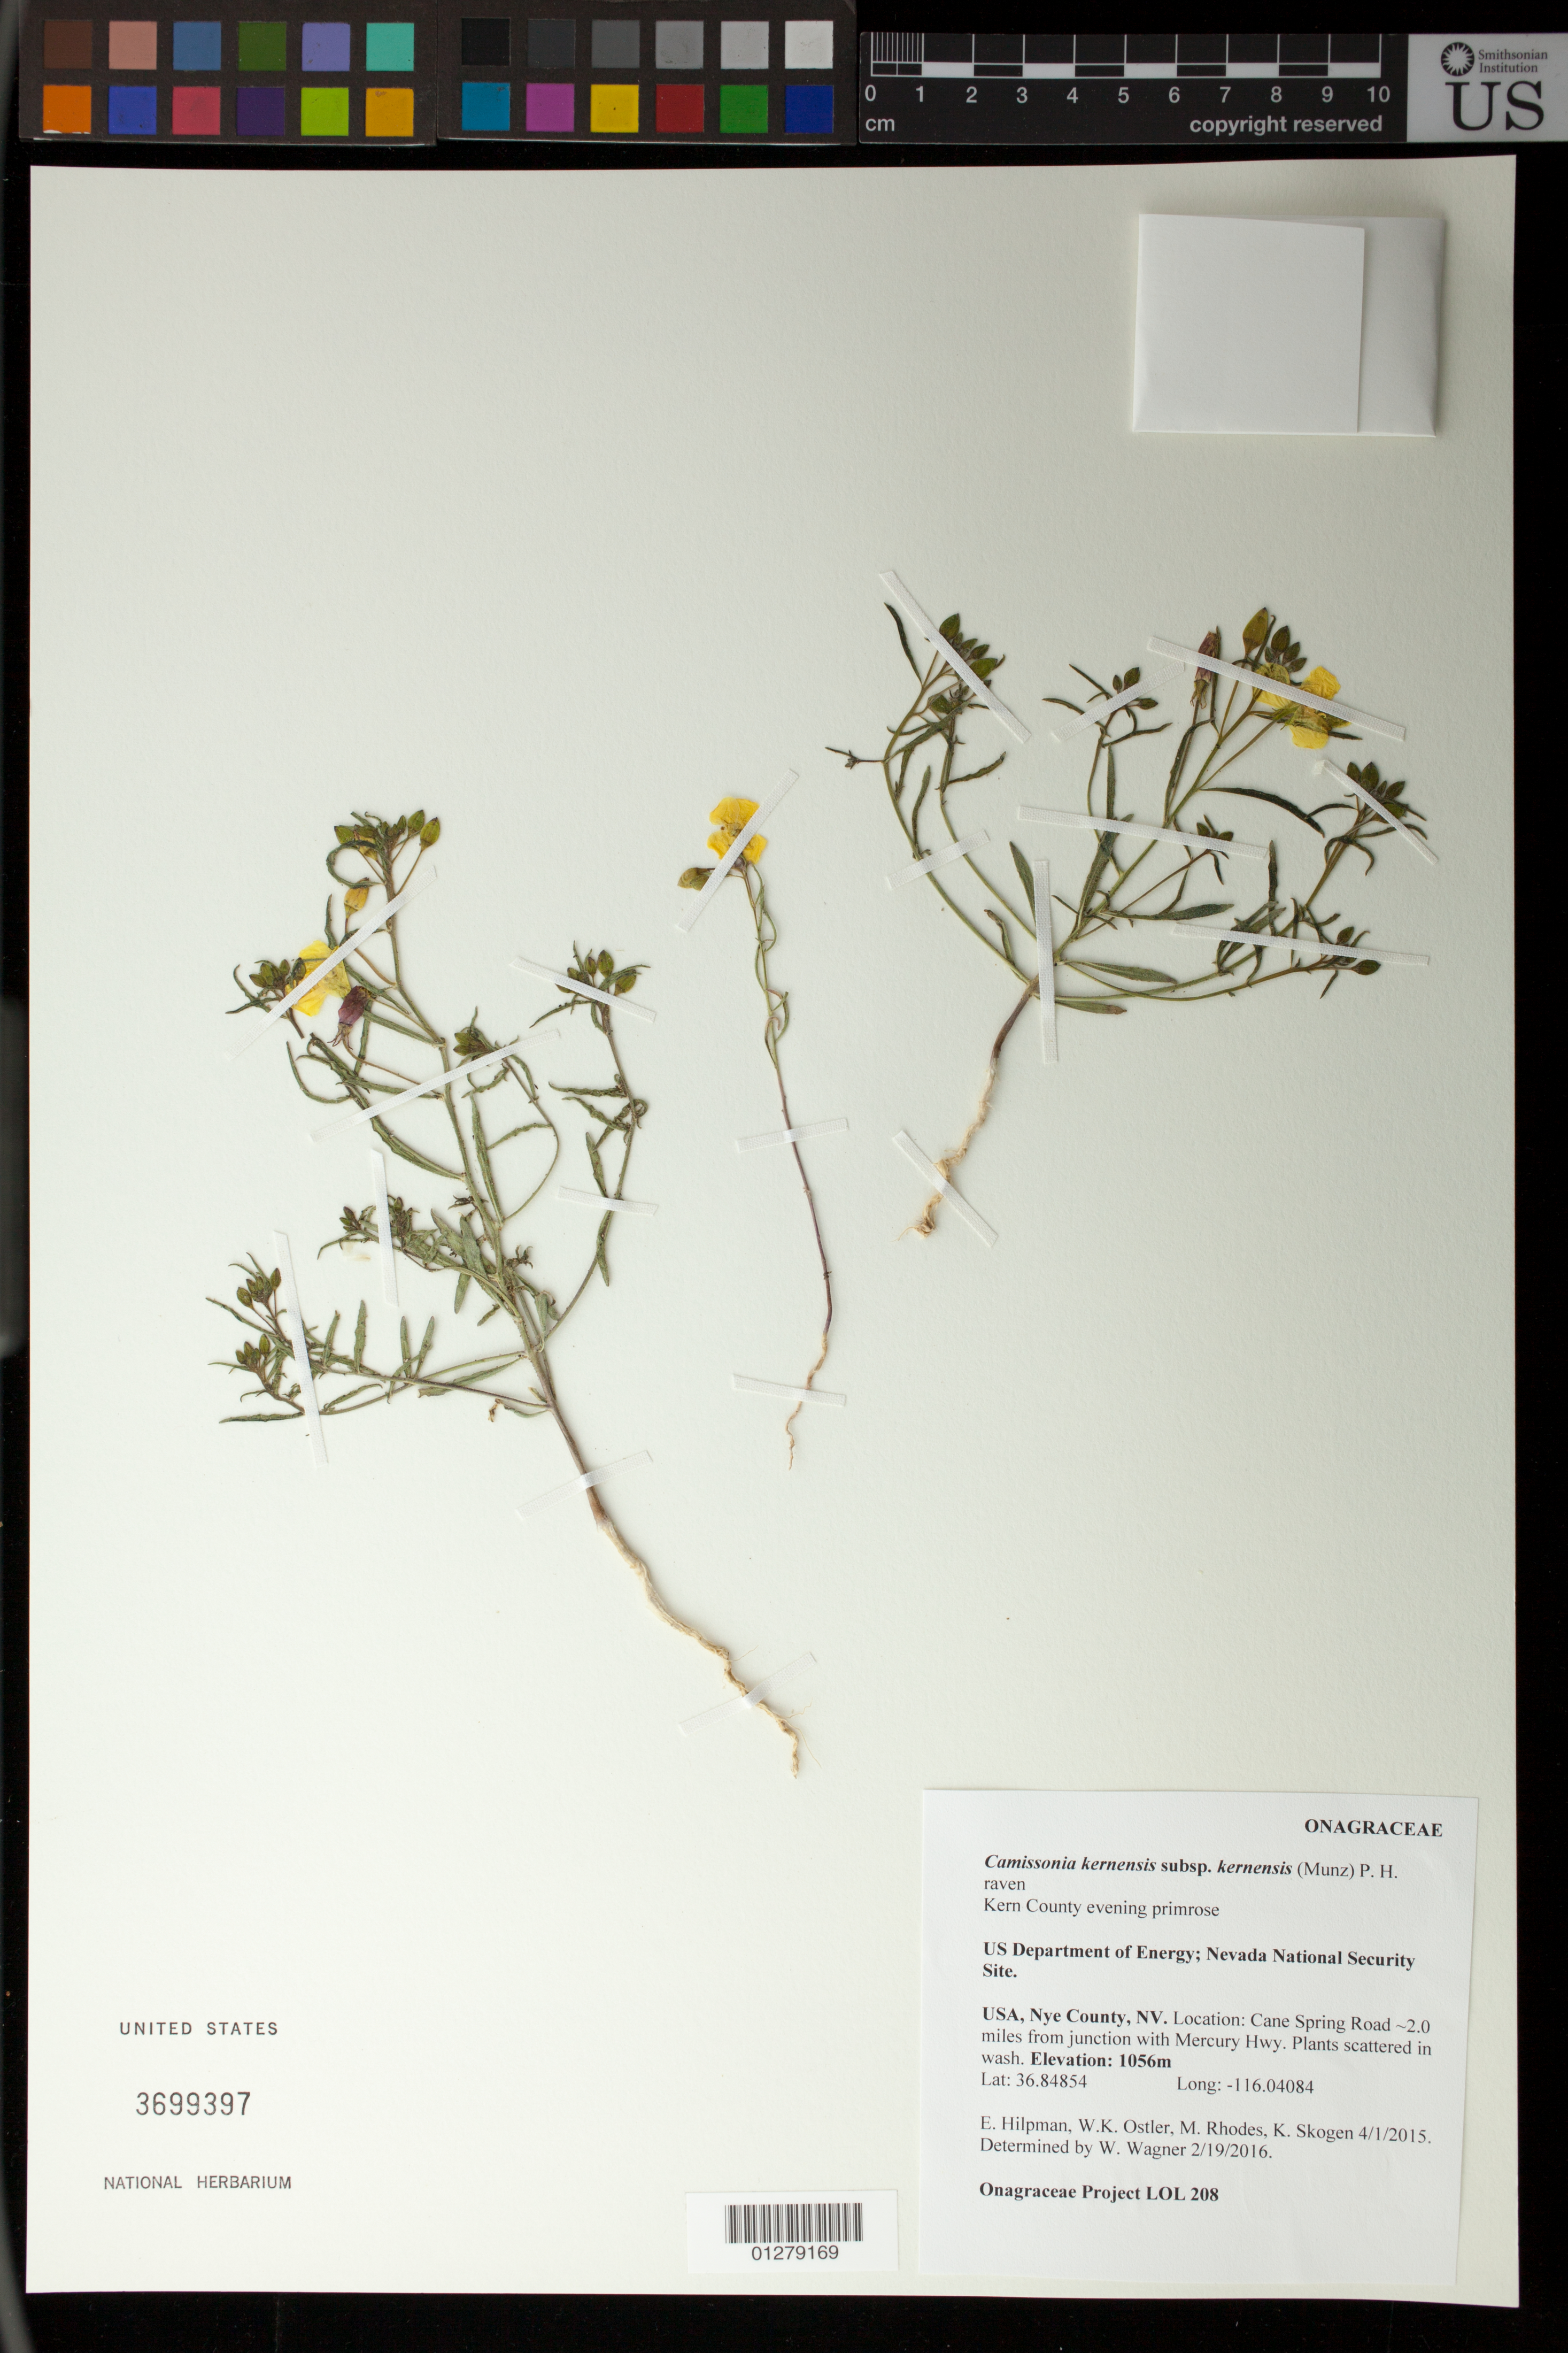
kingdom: Plantae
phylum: Tracheophyta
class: Magnoliopsida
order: Myrtales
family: Onagraceae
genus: Camissonia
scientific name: Camissonia kernensis subsp. gilmanii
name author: (Munz) P.H. Raven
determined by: Wagner, W. L., (BOT), Smithsonian Institution - National Museum of Natural History (UNITED STATES)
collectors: E. Hilpman, K. Skogen, M. Rhodes & W. Ostler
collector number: LOL 208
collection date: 2015-04-01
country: United States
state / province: Nevada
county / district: Nye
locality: Nevada National Security Site. Cane Spring Road ~2.0 mi from junction with Mercury Hwy. Plants scattered in wash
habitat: Wash in surrounding scrub/shrub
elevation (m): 1056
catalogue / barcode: US 3699397